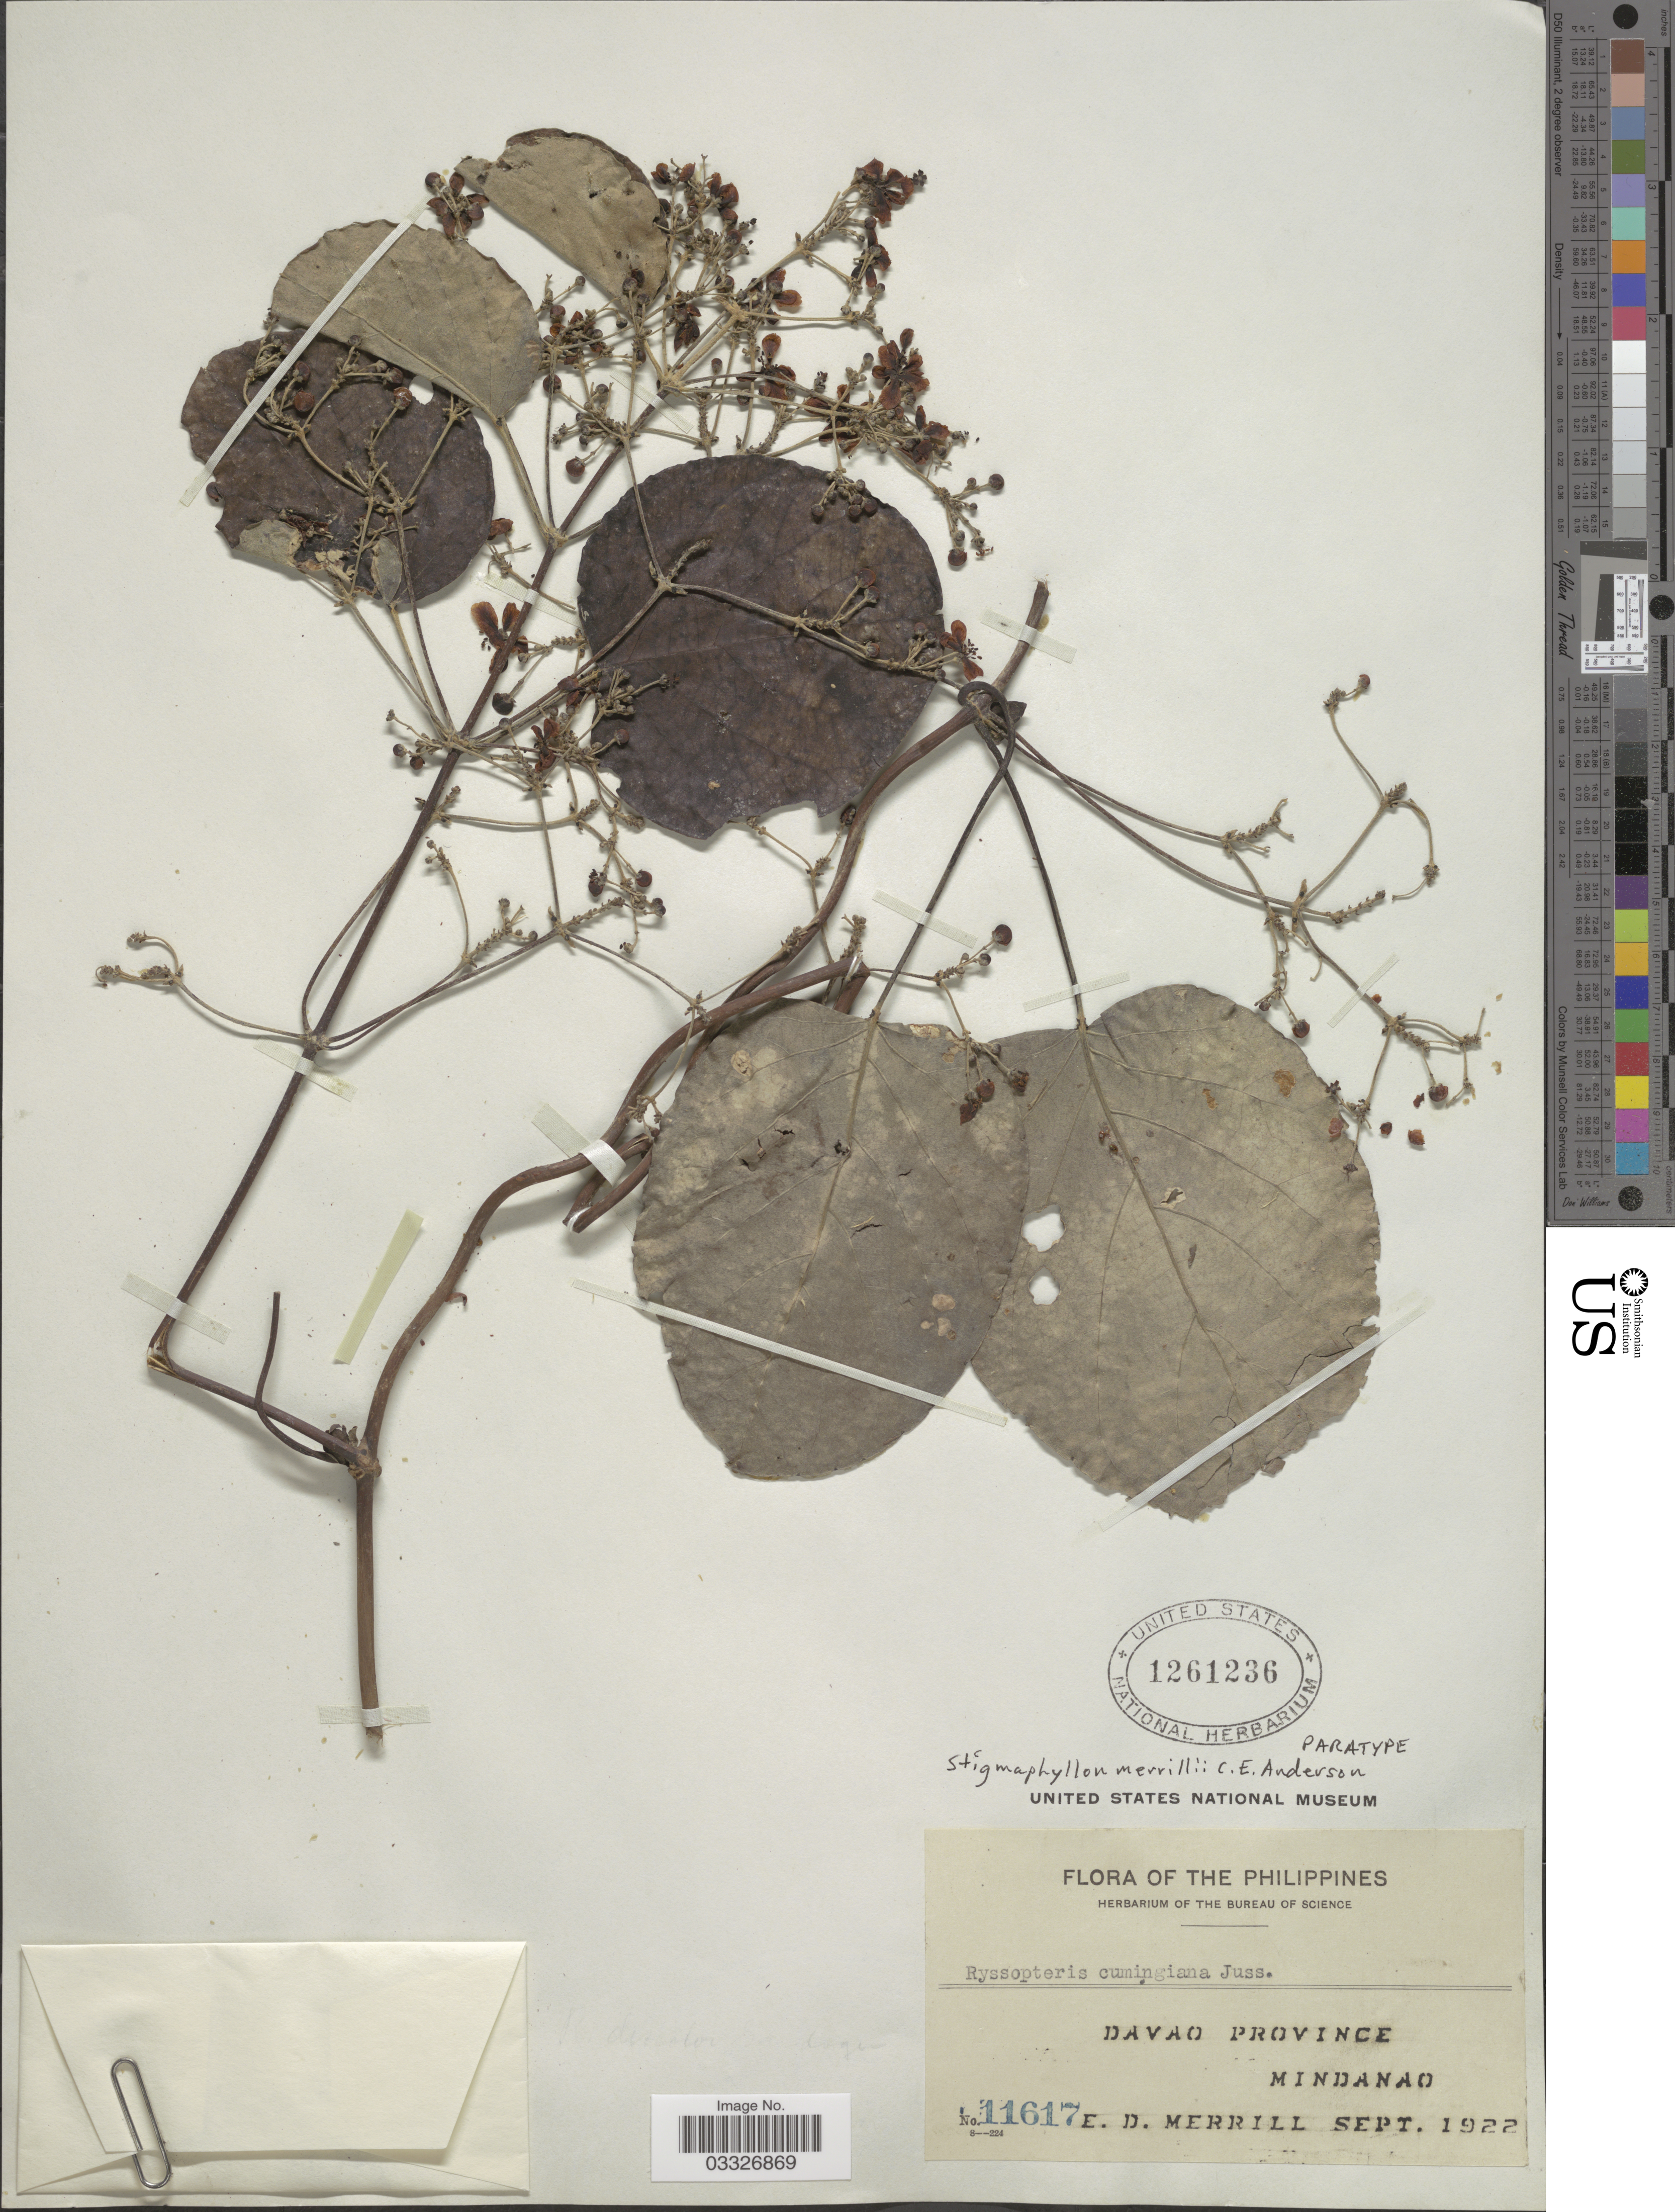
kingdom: Plantae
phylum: Tracheophyta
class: Magnoliopsida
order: Malpighiales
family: Malpighiaceae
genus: Stigmaphyllon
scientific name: Stigmaphyllon merrillii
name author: C.E. Anderson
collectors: E. D. Merrill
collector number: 11617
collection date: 1922-09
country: Philippines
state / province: Davao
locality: Davao Province. Mindanao.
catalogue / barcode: US 1261236